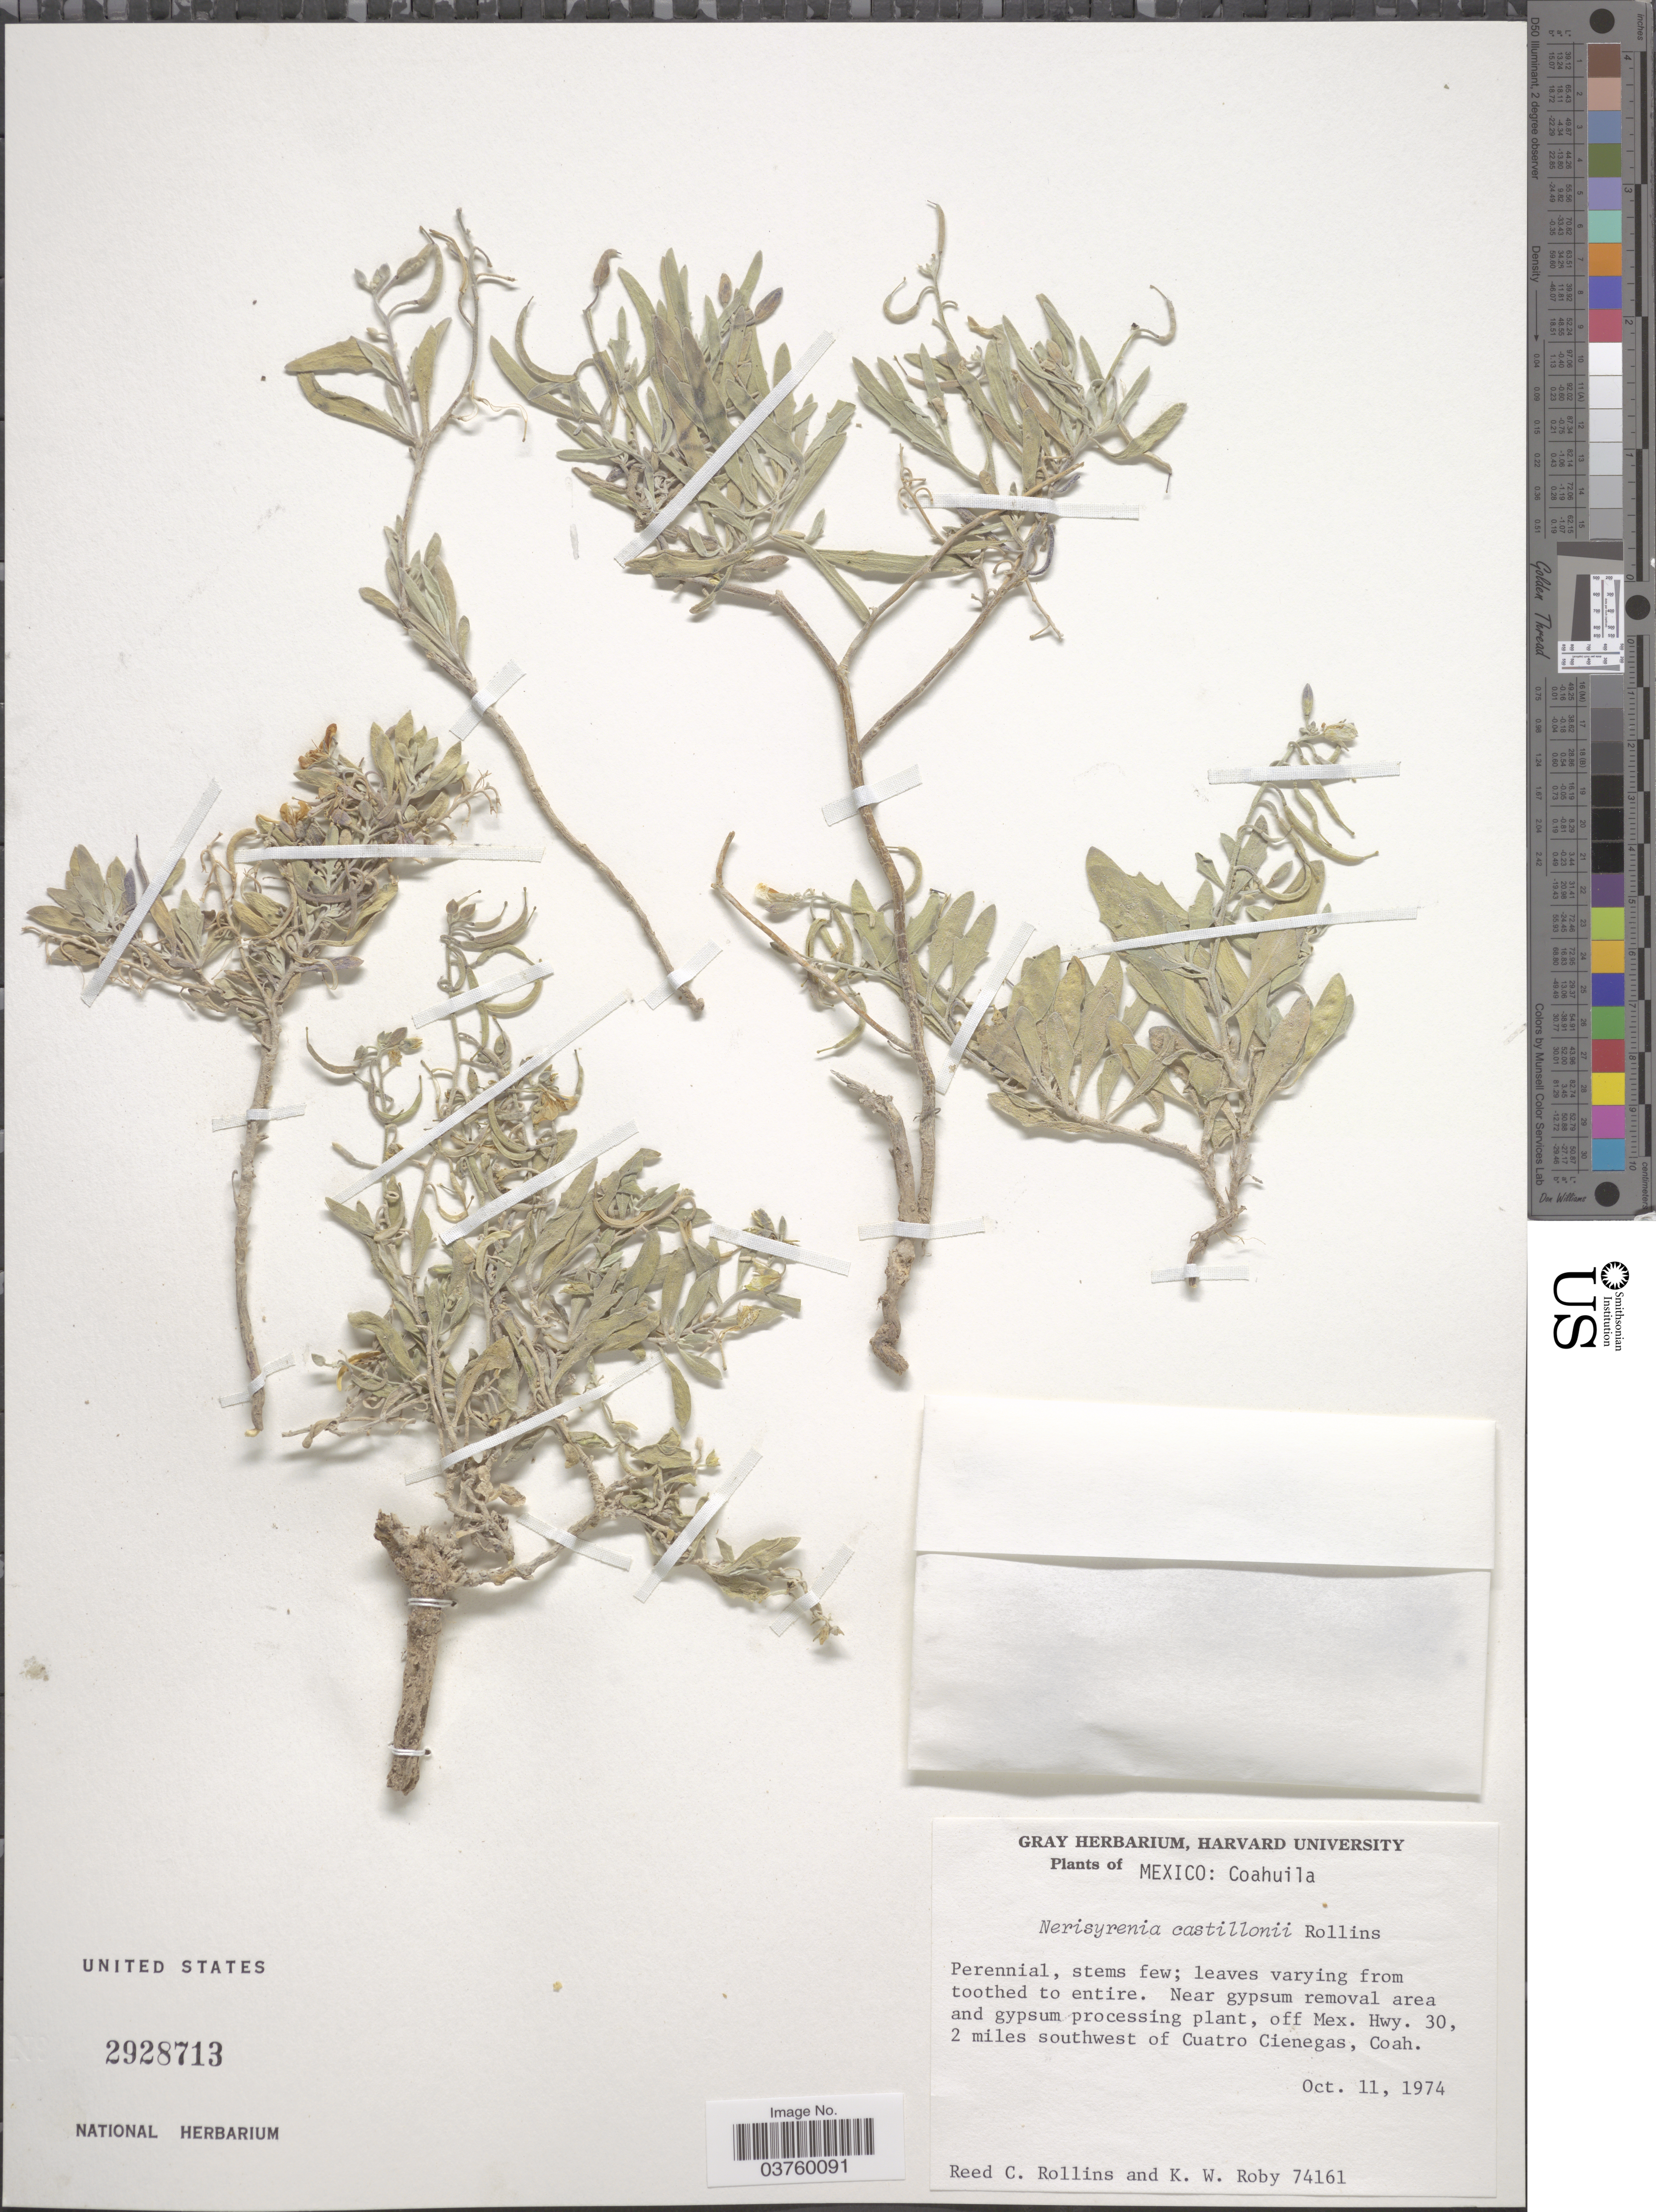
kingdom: Plantae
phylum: Tracheophyta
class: Magnoliopsida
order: Brassicales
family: Brassicaceae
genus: Nerisyrenia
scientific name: Nerisyrenia castillonii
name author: Rollins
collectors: R. C. Rollins & K. W. Roby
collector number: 74161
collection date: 1974-10-11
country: Mexico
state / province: Coahuila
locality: Near gypsum removal area and gypsum processing plant, off Mex. Hwy. 30, 2 miles southwest of Cuatro Cienegas.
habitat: near gypsum removal area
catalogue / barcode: US 2928713